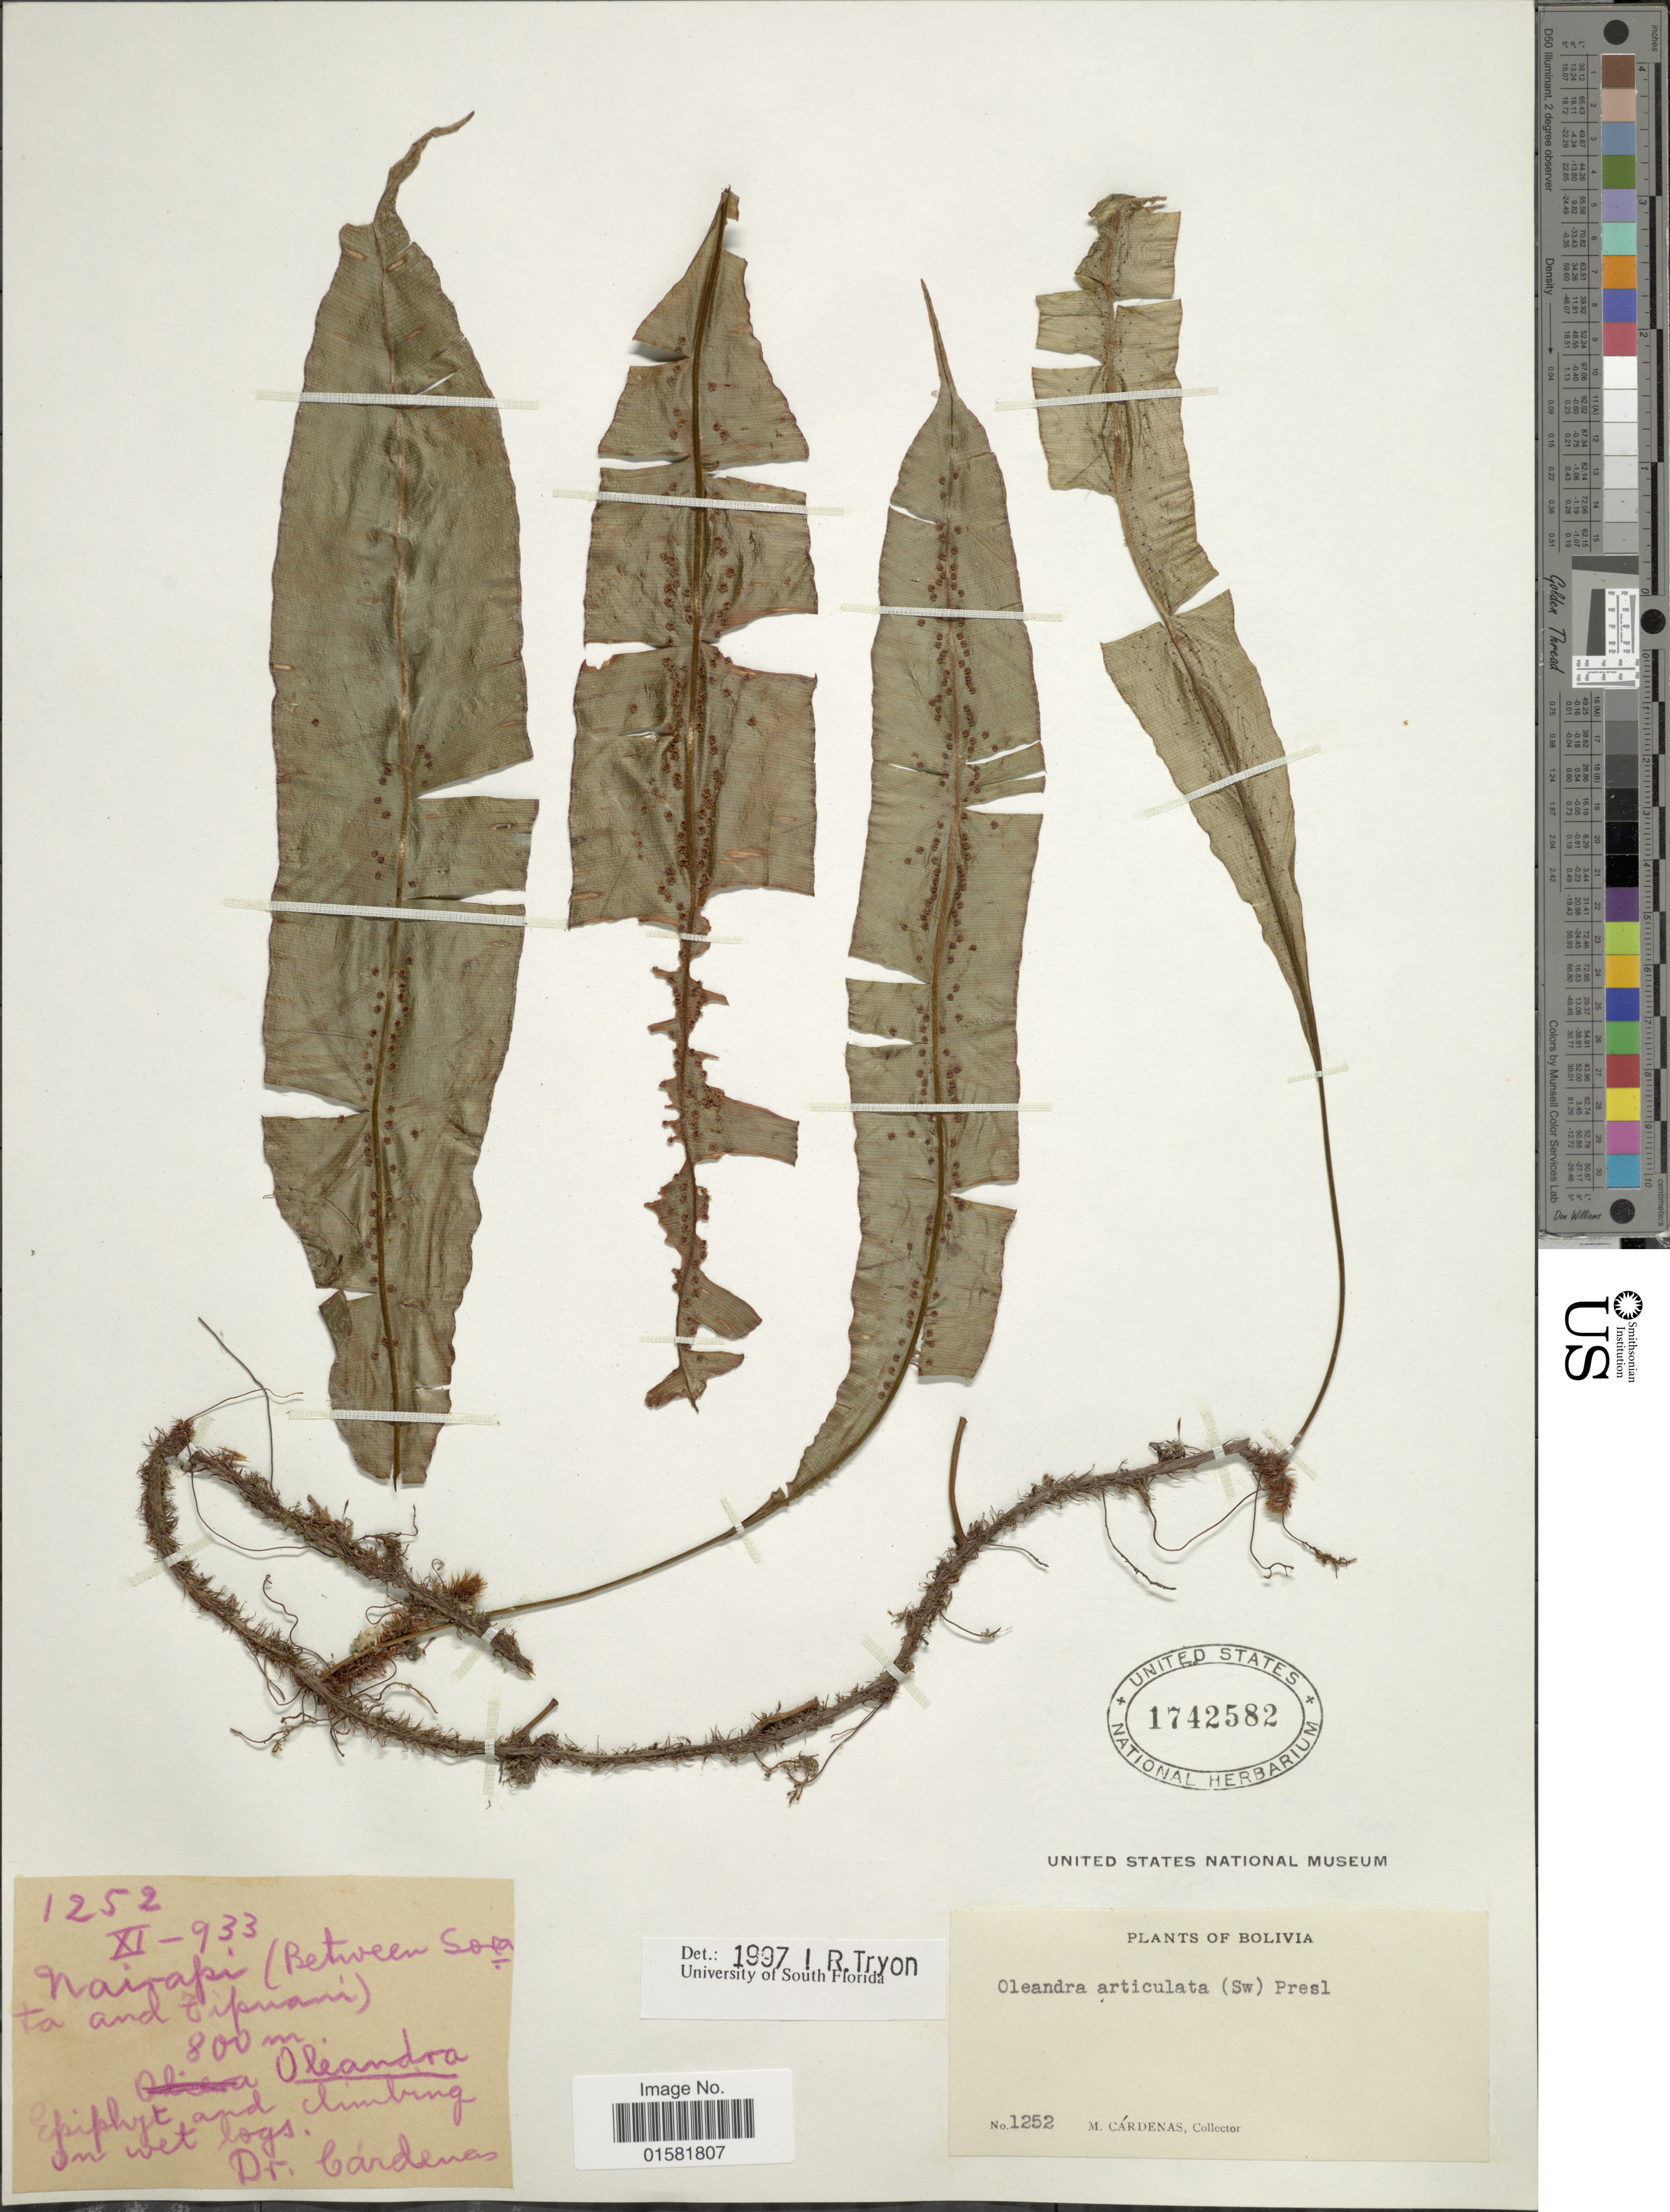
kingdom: Plantae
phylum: Tracheophyta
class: Polypodiopsida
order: Polypodiales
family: Oleandraceae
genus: Oleandra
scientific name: Oleandra articulata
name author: (Sw.) C. Presl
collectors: M. Cárdenas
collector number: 1252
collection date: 1933-11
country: Bolivia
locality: Bolivia, Nairapi (between Sorata and tipuani).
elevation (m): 800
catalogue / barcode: US 1742582